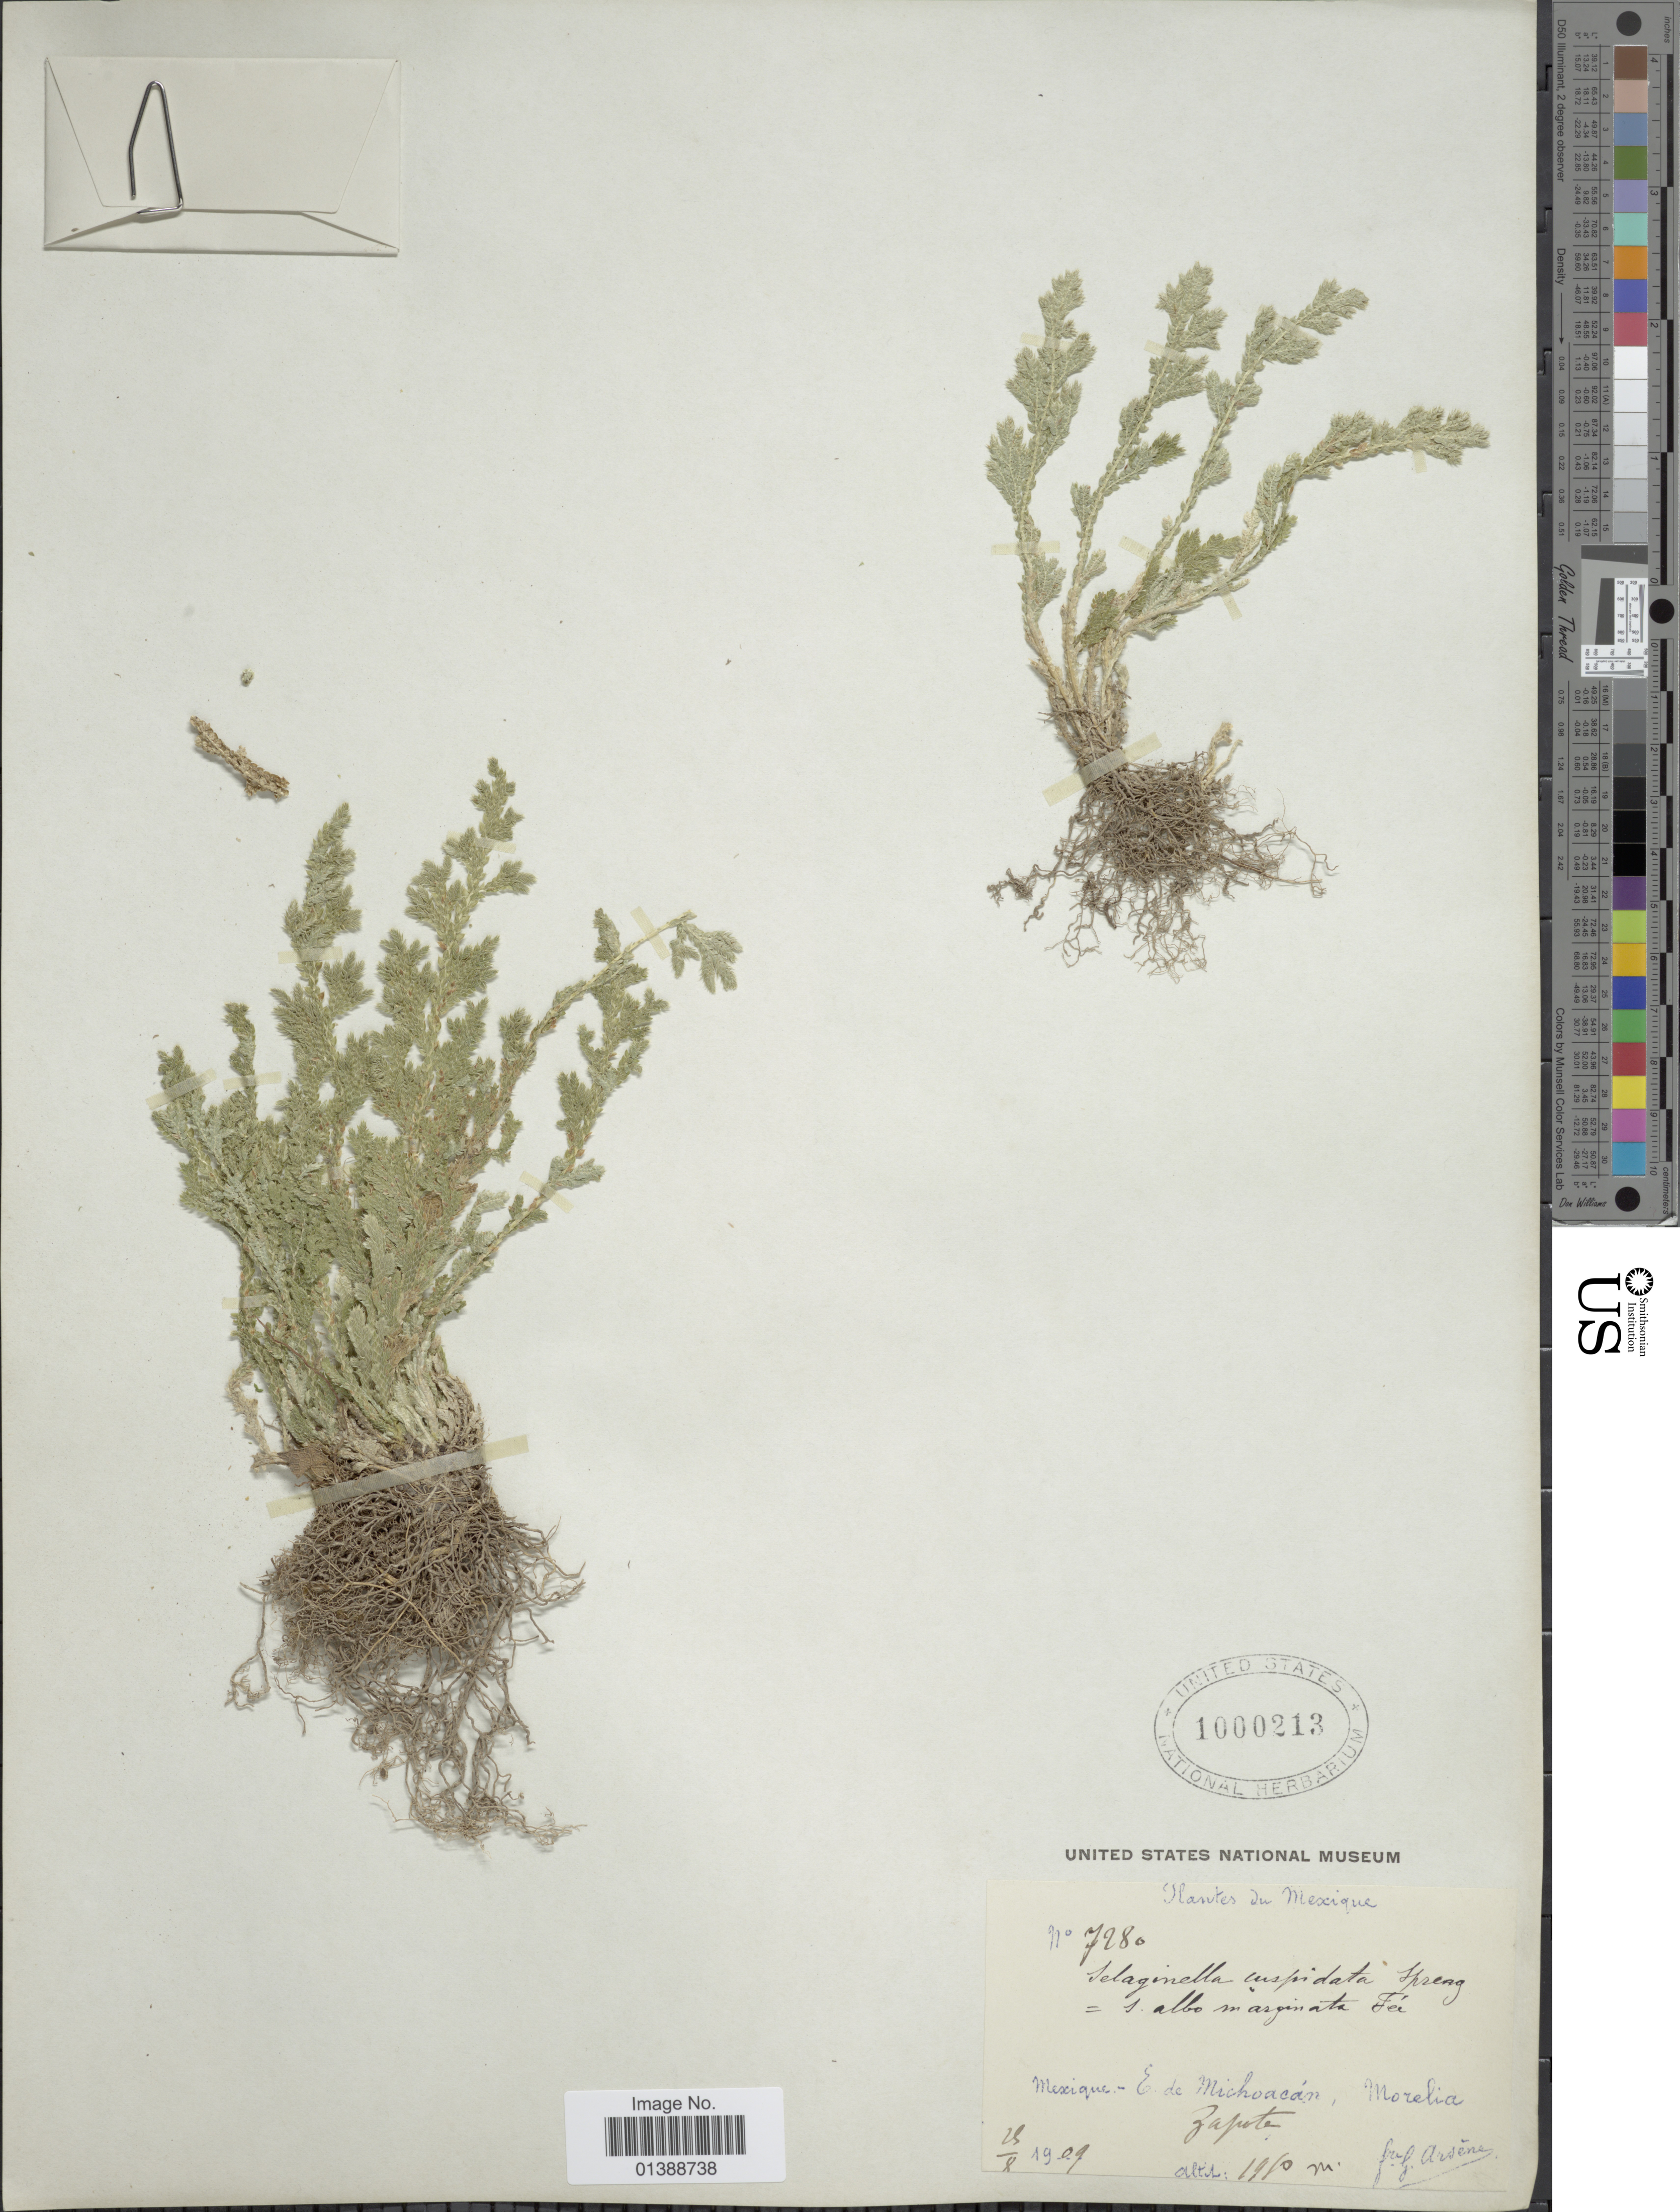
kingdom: Plantae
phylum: Tracheophyta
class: Lycopodiopsida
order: Selaginellales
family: Selaginellaceae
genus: Selaginella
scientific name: Selaginella pallescens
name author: (C. Presl) Spring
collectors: Bro. G. Arsène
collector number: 7280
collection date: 1909-08-28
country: Mexico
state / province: Michoacán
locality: E. de Michoacán, Morelia, Zapote [Etat de Michoacan, Morelia, Zapote]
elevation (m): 1950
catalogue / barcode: US 1000213